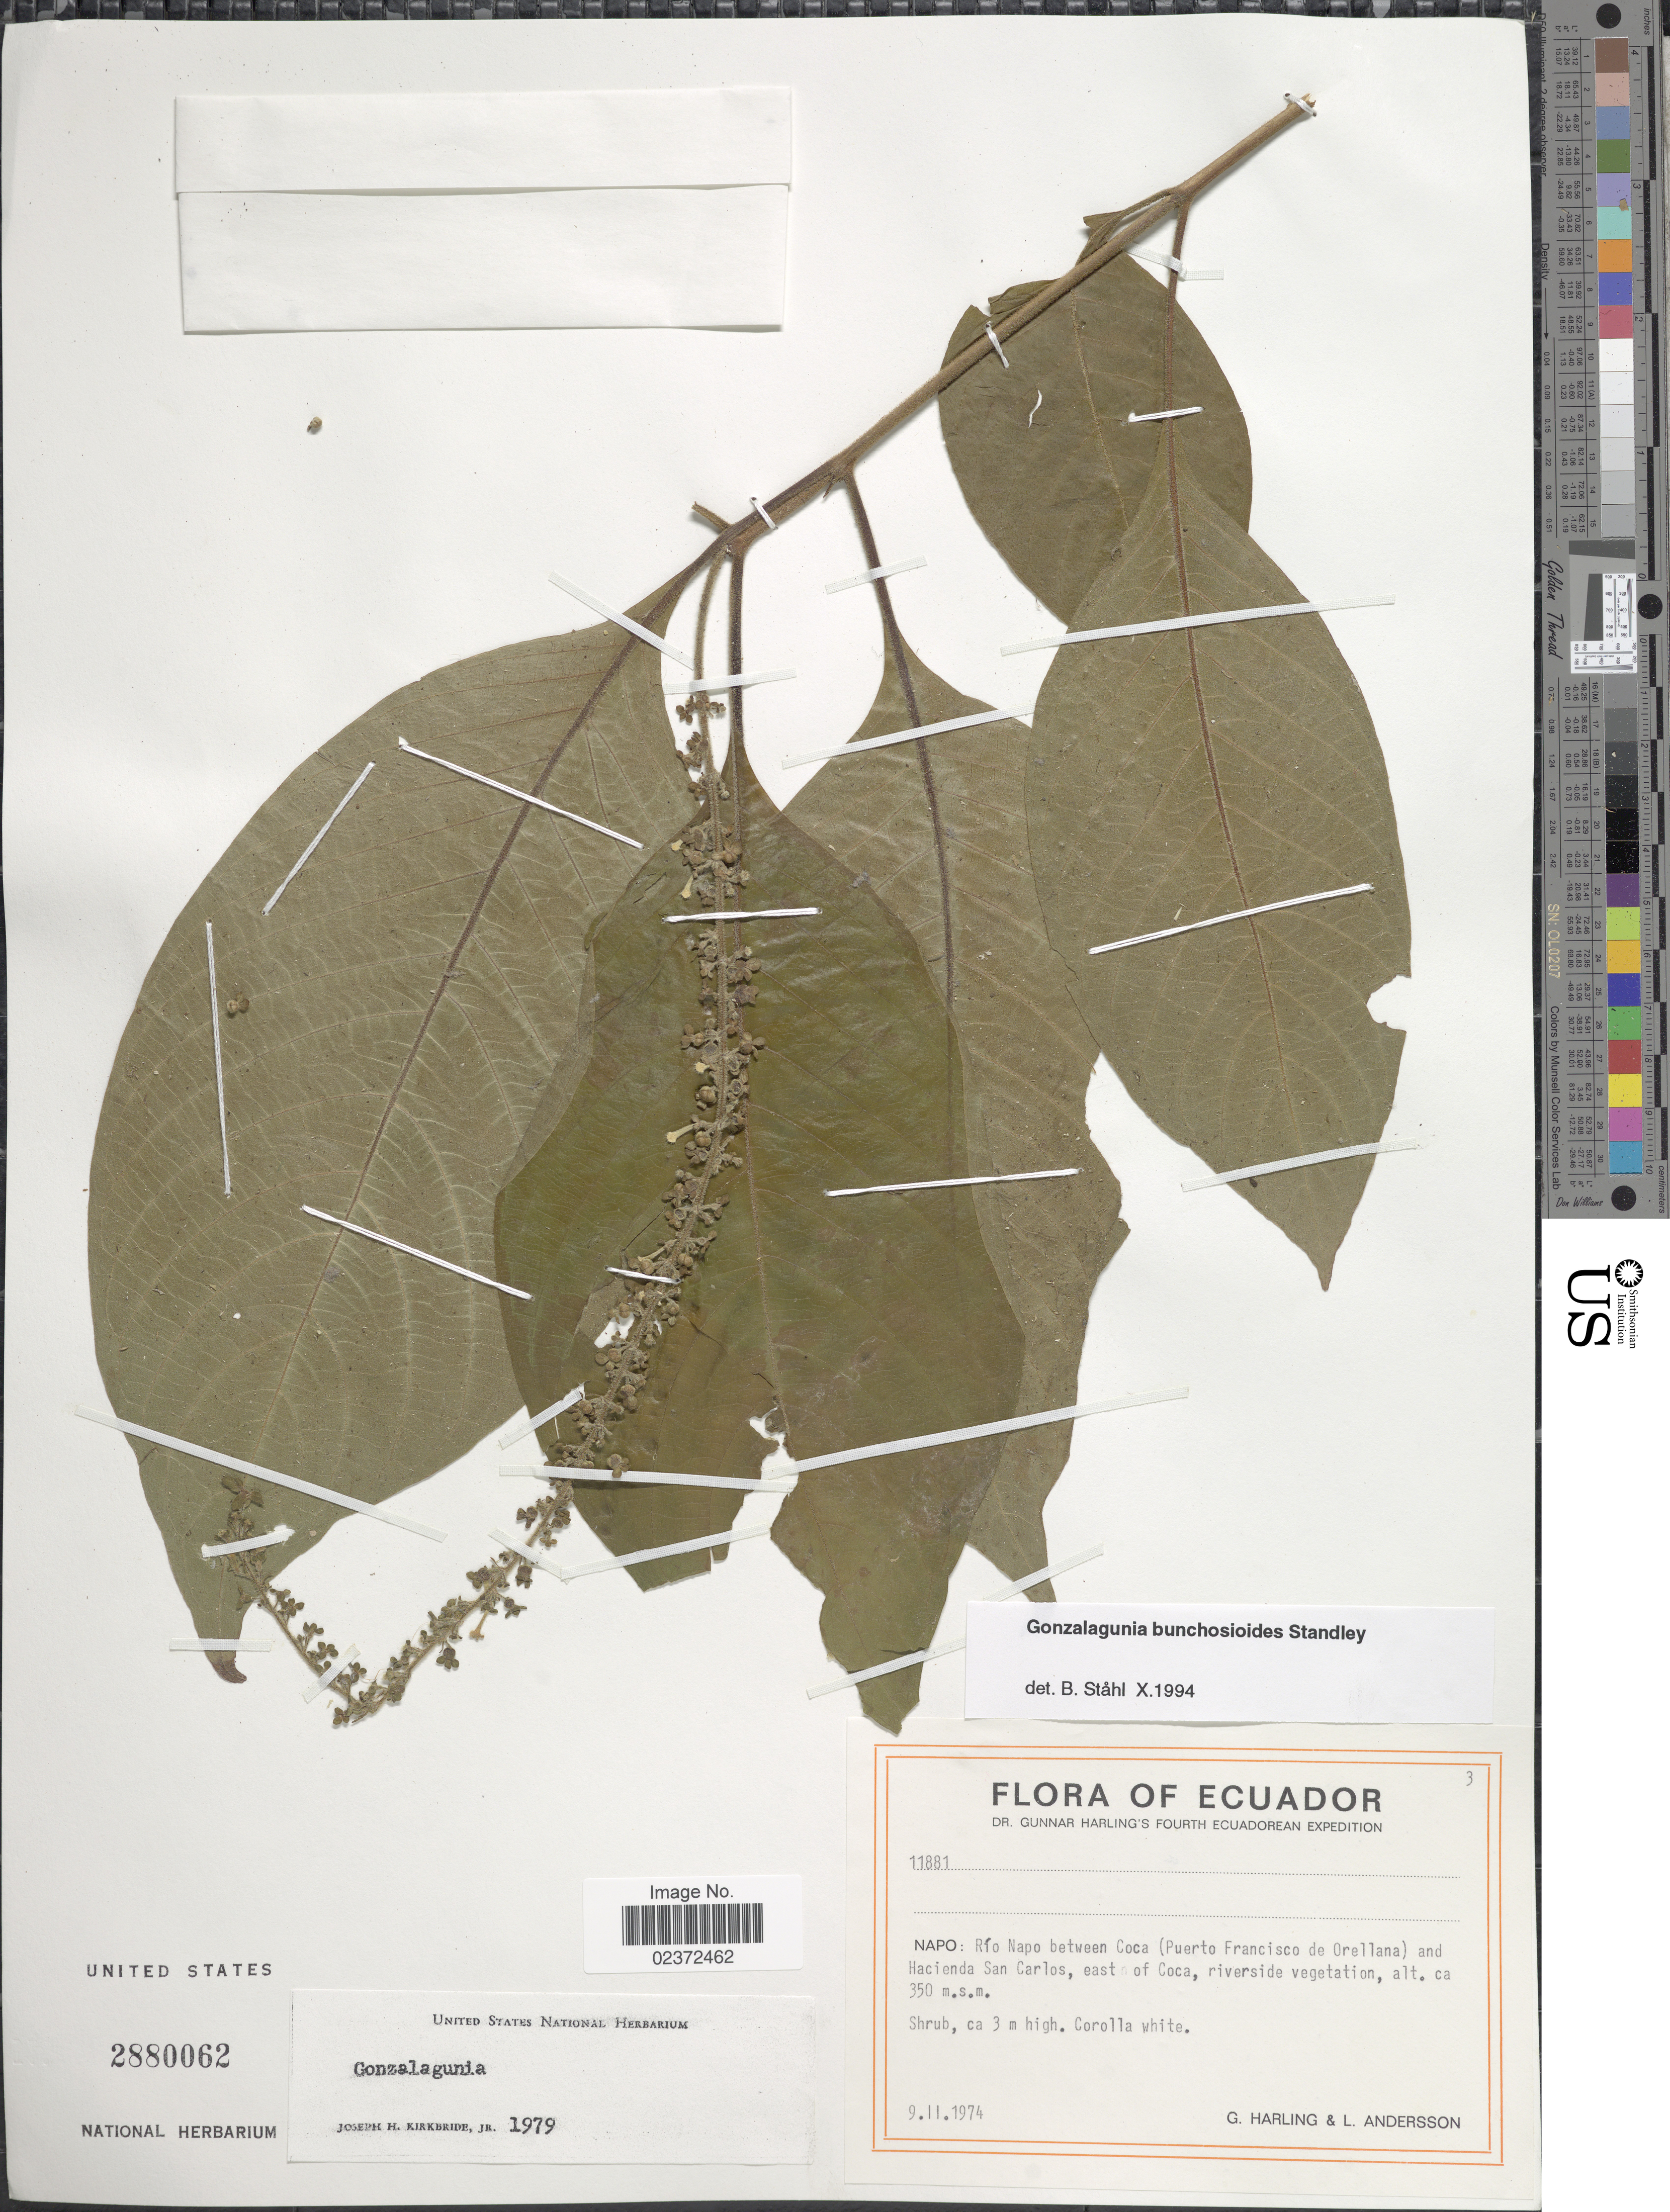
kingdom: Plantae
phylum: Tracheophyta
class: Magnoliopsida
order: Gentianales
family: Rubiaceae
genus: Gonzalagunia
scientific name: Gonzalagunia bunchosioides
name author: Standl.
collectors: G. Harling & L. Andersson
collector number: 11881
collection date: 1974-02-09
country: Ecuador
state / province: Napo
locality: Río Napo between Coca (Puerto Francisco de Orellana) and Hacienda San Carlos, east of Coca, riverside vegetation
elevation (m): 350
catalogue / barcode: US 2880062